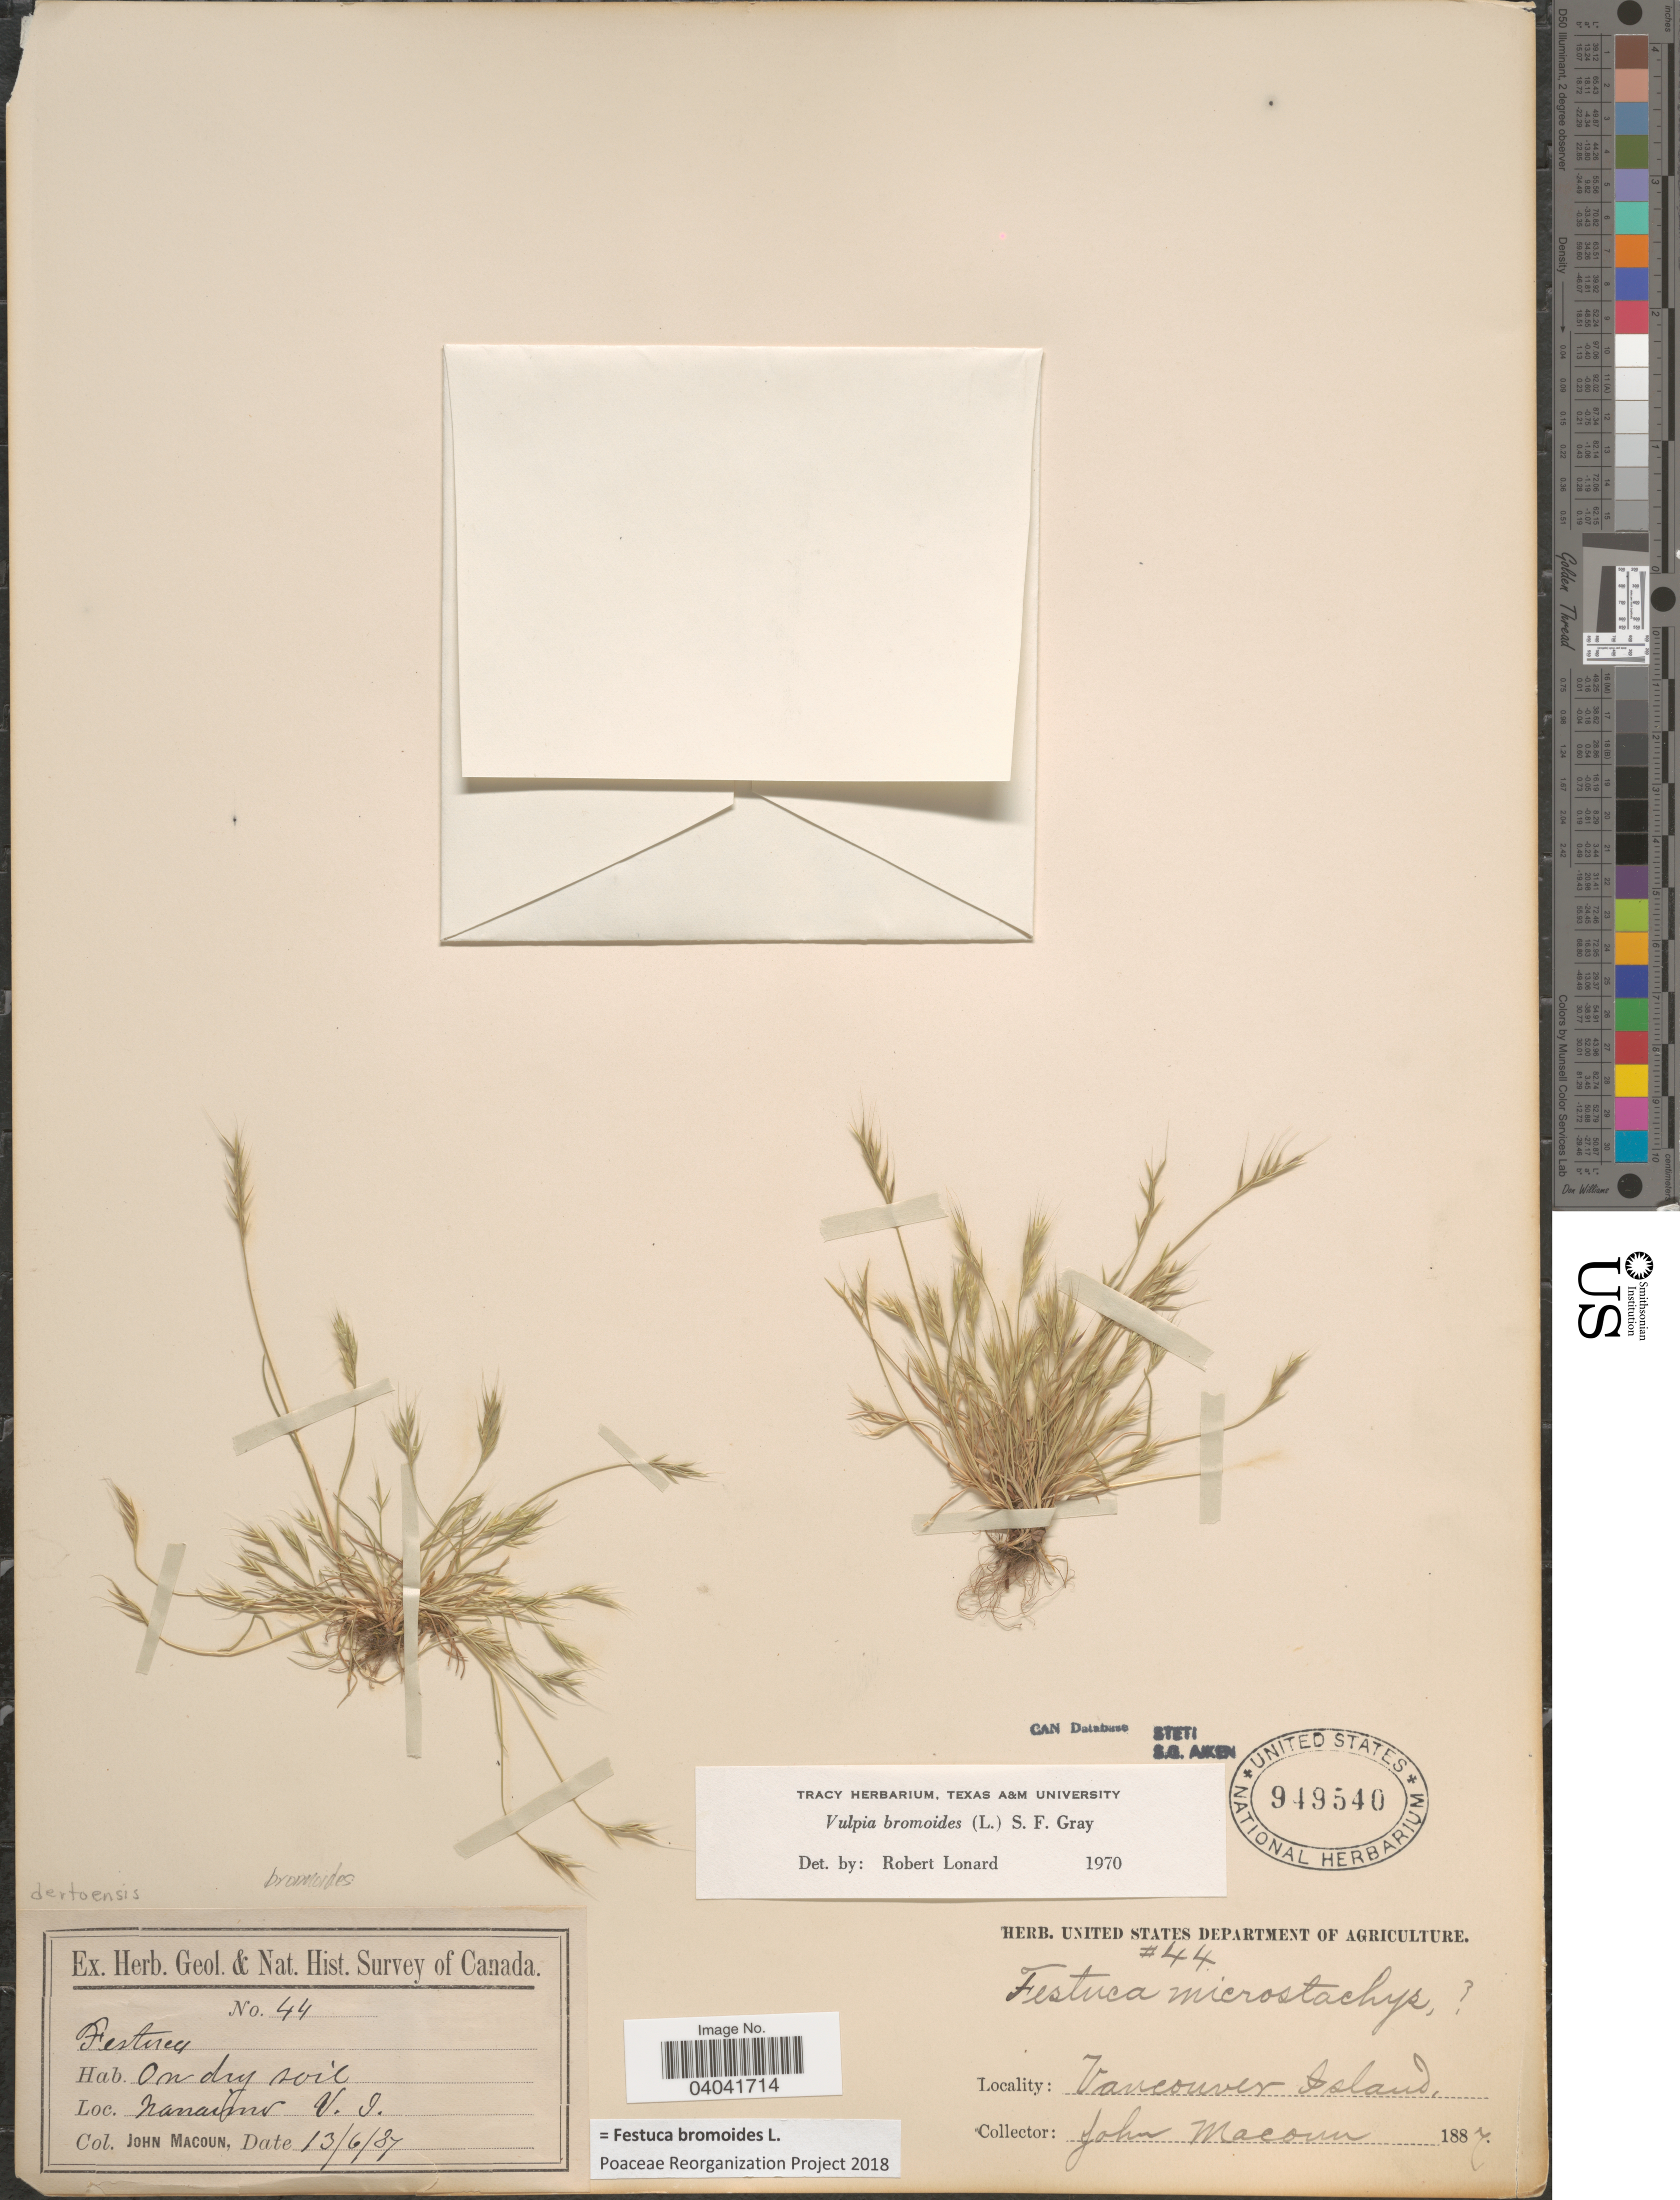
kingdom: Plantae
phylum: Tracheophyta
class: Liliopsida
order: Poales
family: Poaceae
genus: Festuca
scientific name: Festuca bromoides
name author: L.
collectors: J. Macoun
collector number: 44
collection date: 1887-06-13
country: Canada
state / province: British Columbia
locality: Vancouver. Vancouver Island. Nanaimo.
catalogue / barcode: US 949540